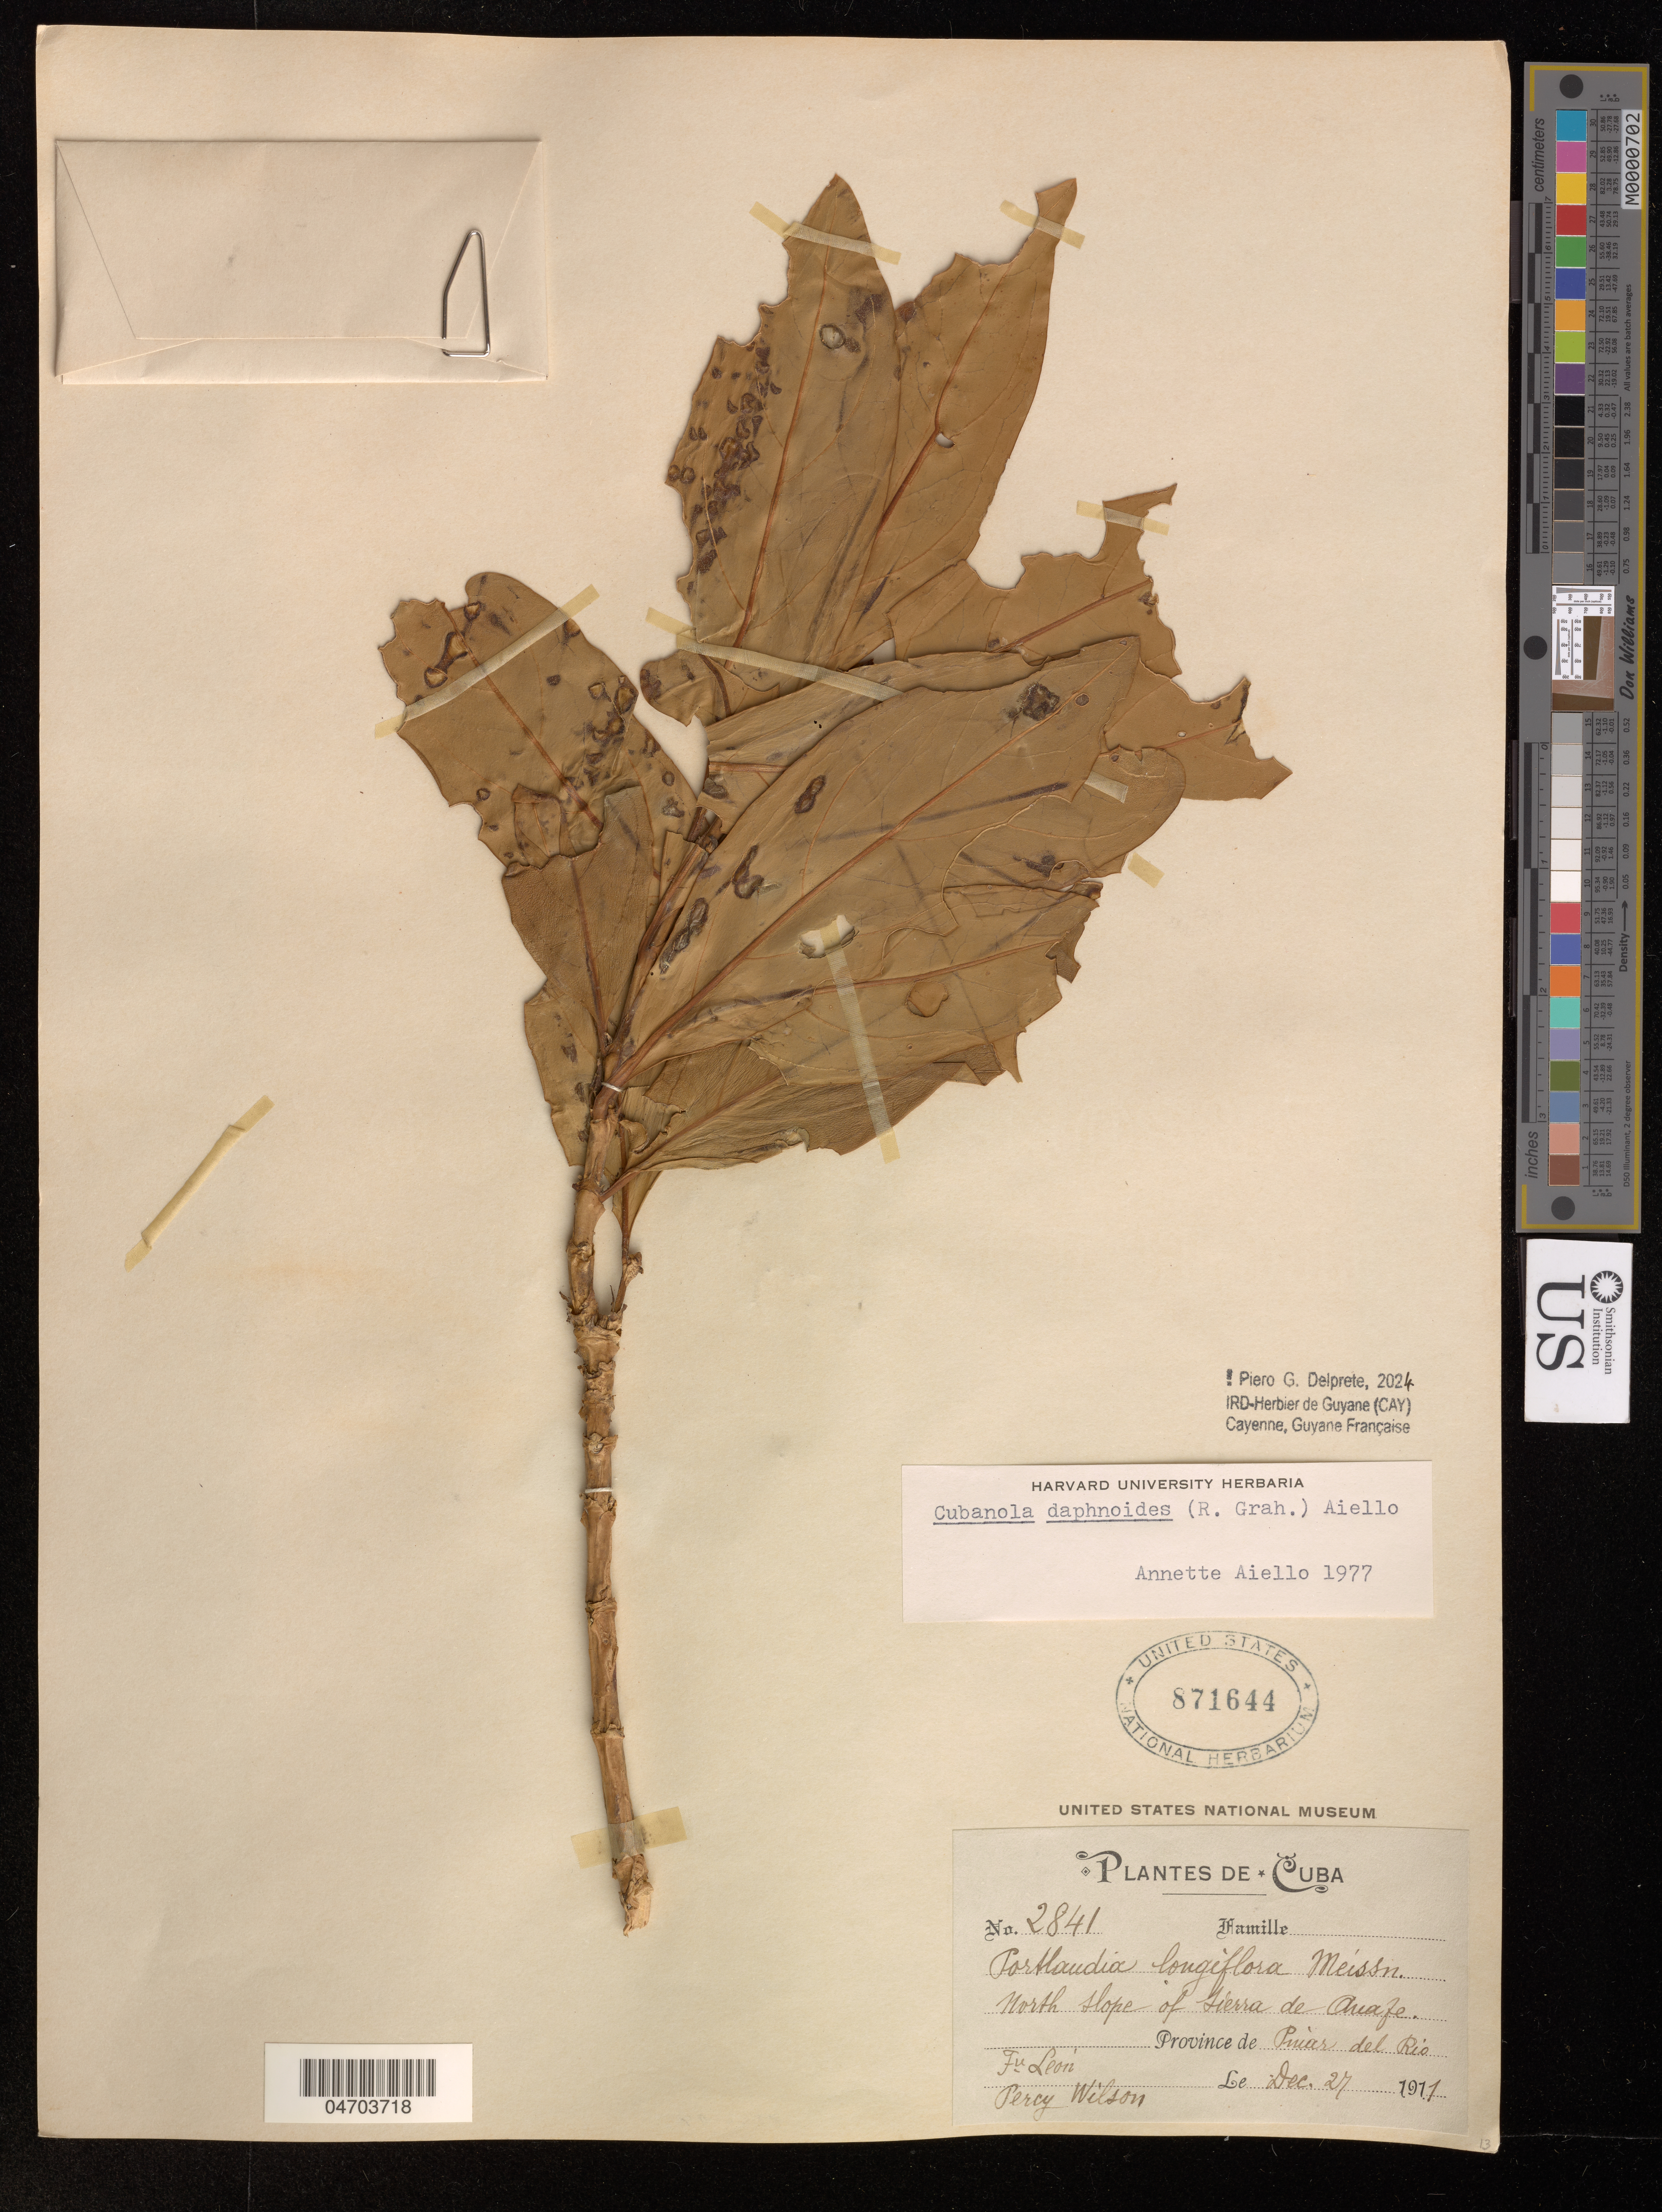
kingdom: Plantae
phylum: Tracheophyta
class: Magnoliopsida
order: Gentianales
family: Rubiaceae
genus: Cubanola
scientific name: Cubanola daphnoides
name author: (Graham) Aiello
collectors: F. Leon & P. Wilson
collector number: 2841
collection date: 1911-12-27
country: Cuba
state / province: Pinar del Río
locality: North slope of Sierra de Anafe.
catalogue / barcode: US 871644